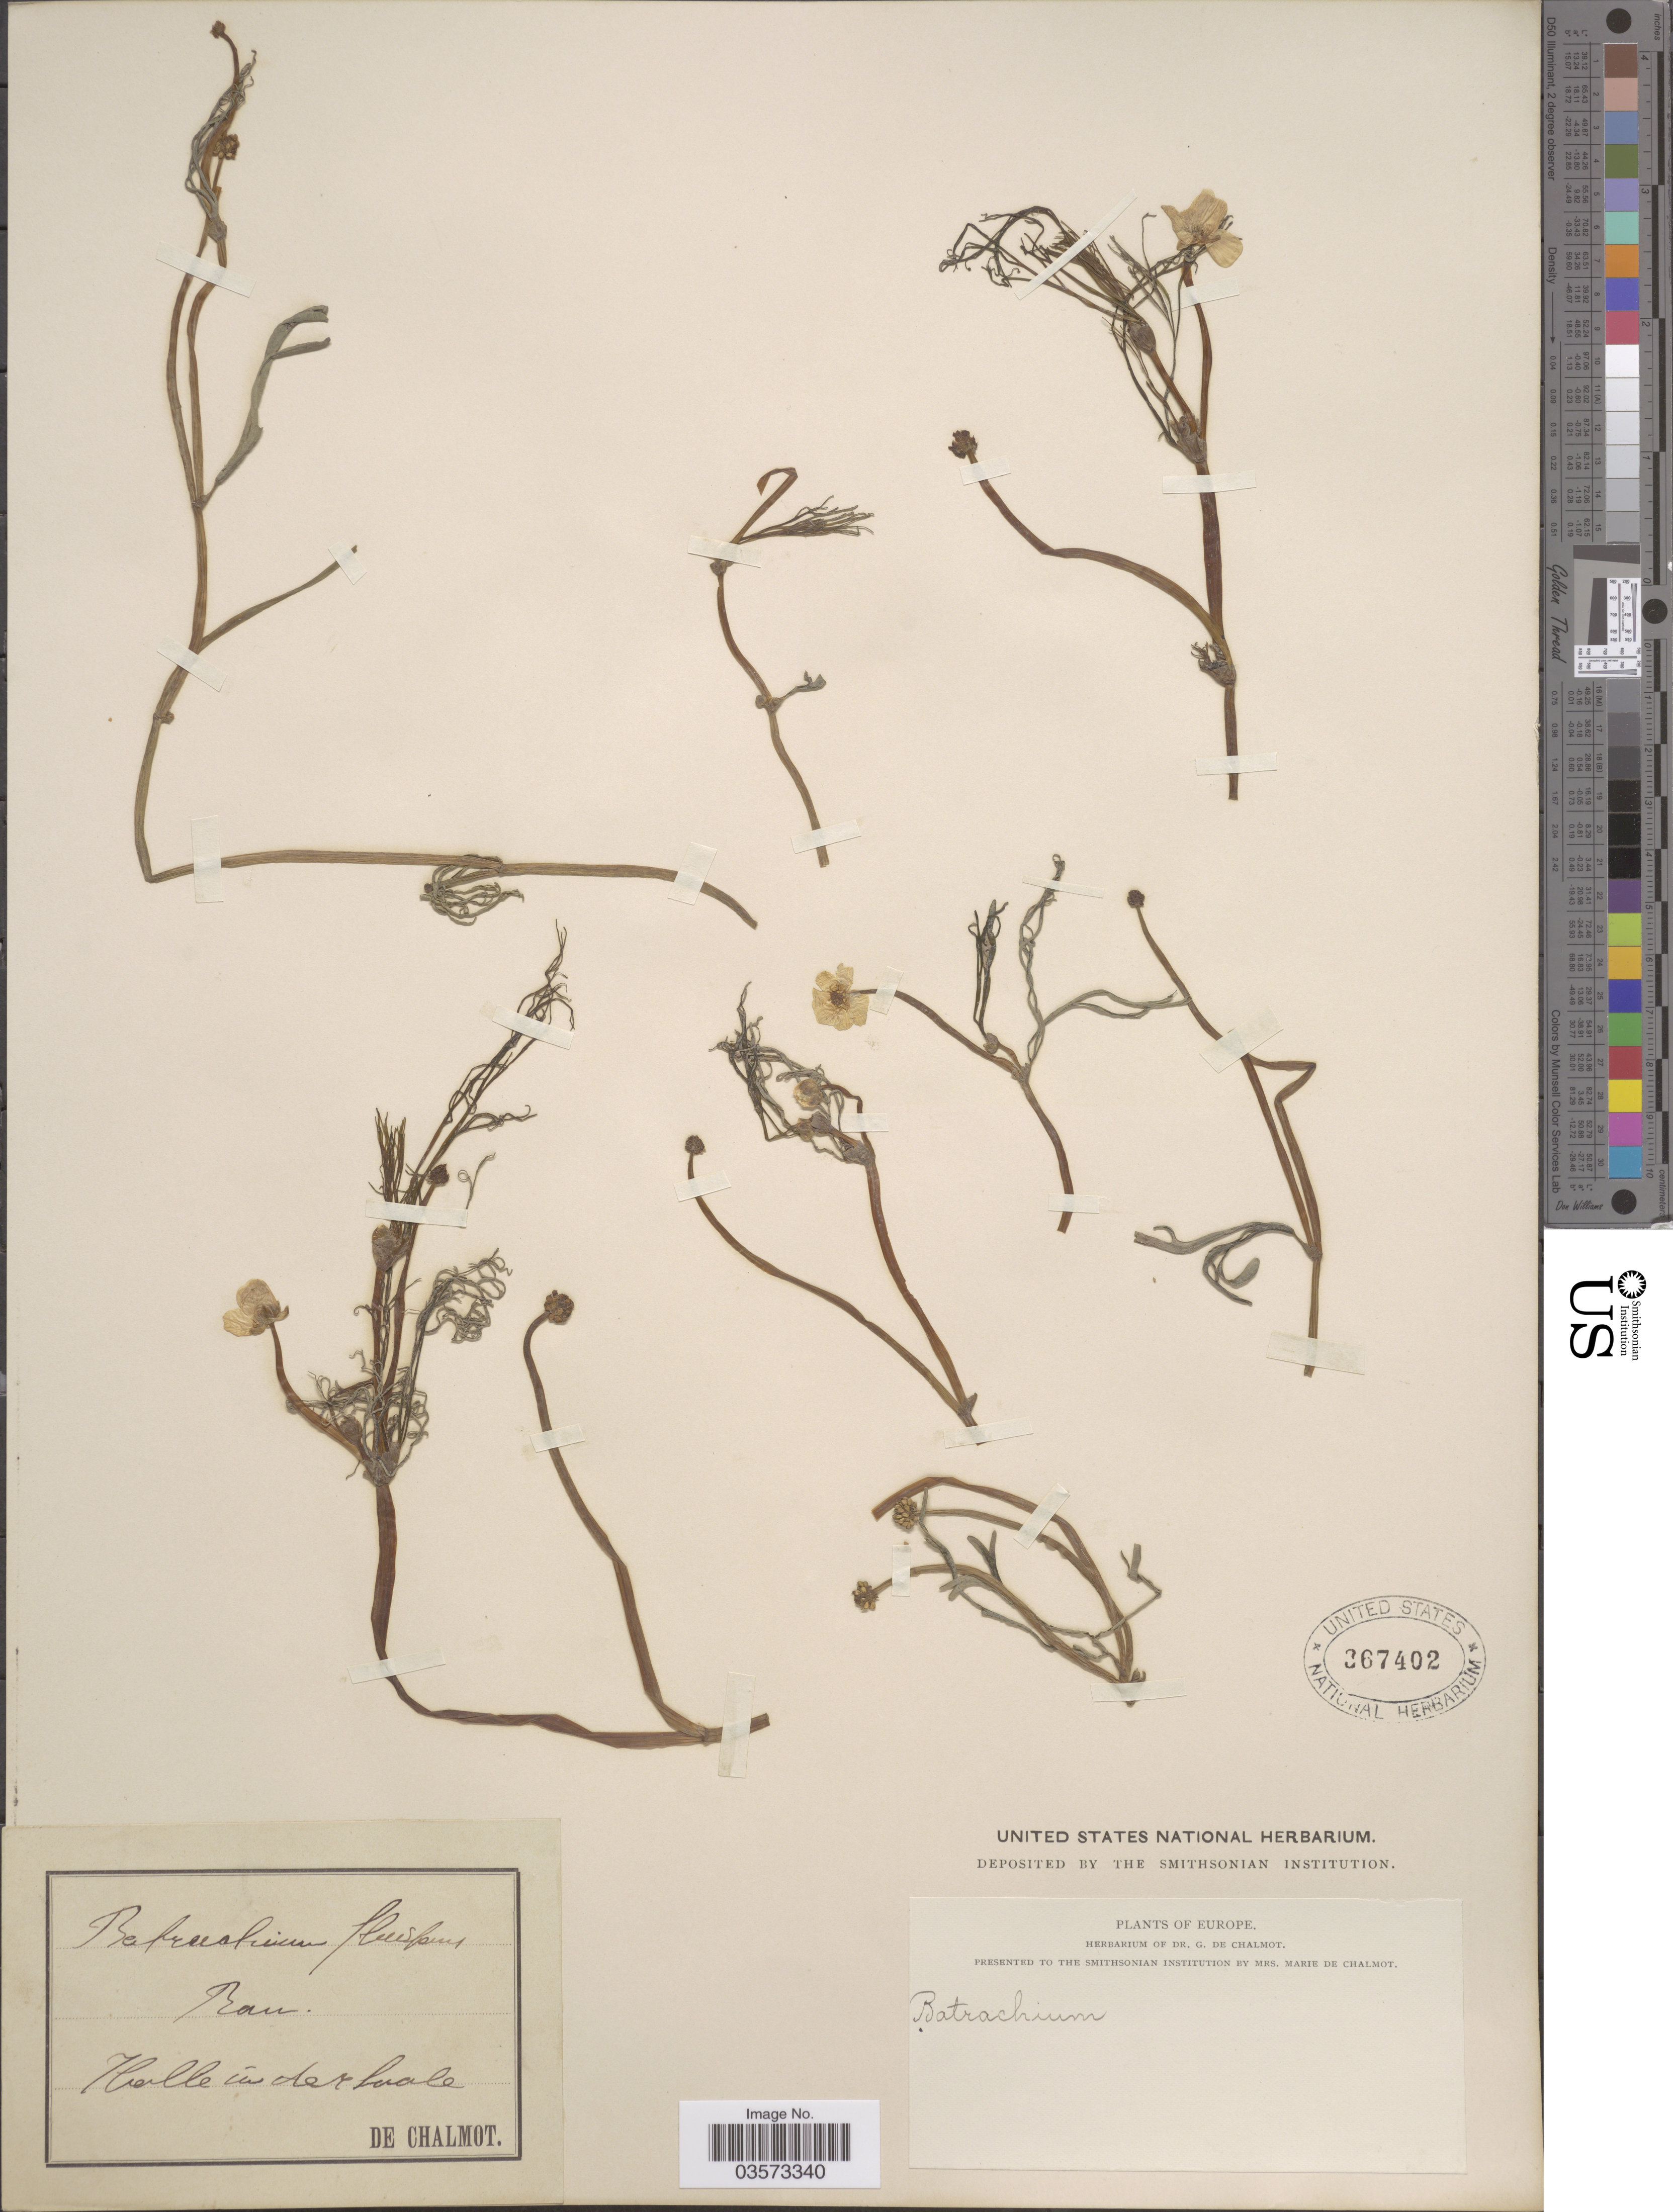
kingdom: Plantae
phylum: Tracheophyta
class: Magnoliopsida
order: Ranunculales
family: Ranunculaceae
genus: Ranunculus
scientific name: Ranunculus fluitans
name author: Lam.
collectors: G. de Chalmot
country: Germany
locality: Rau. Halle in der [illegible text]uale. Europe.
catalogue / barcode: US 367402